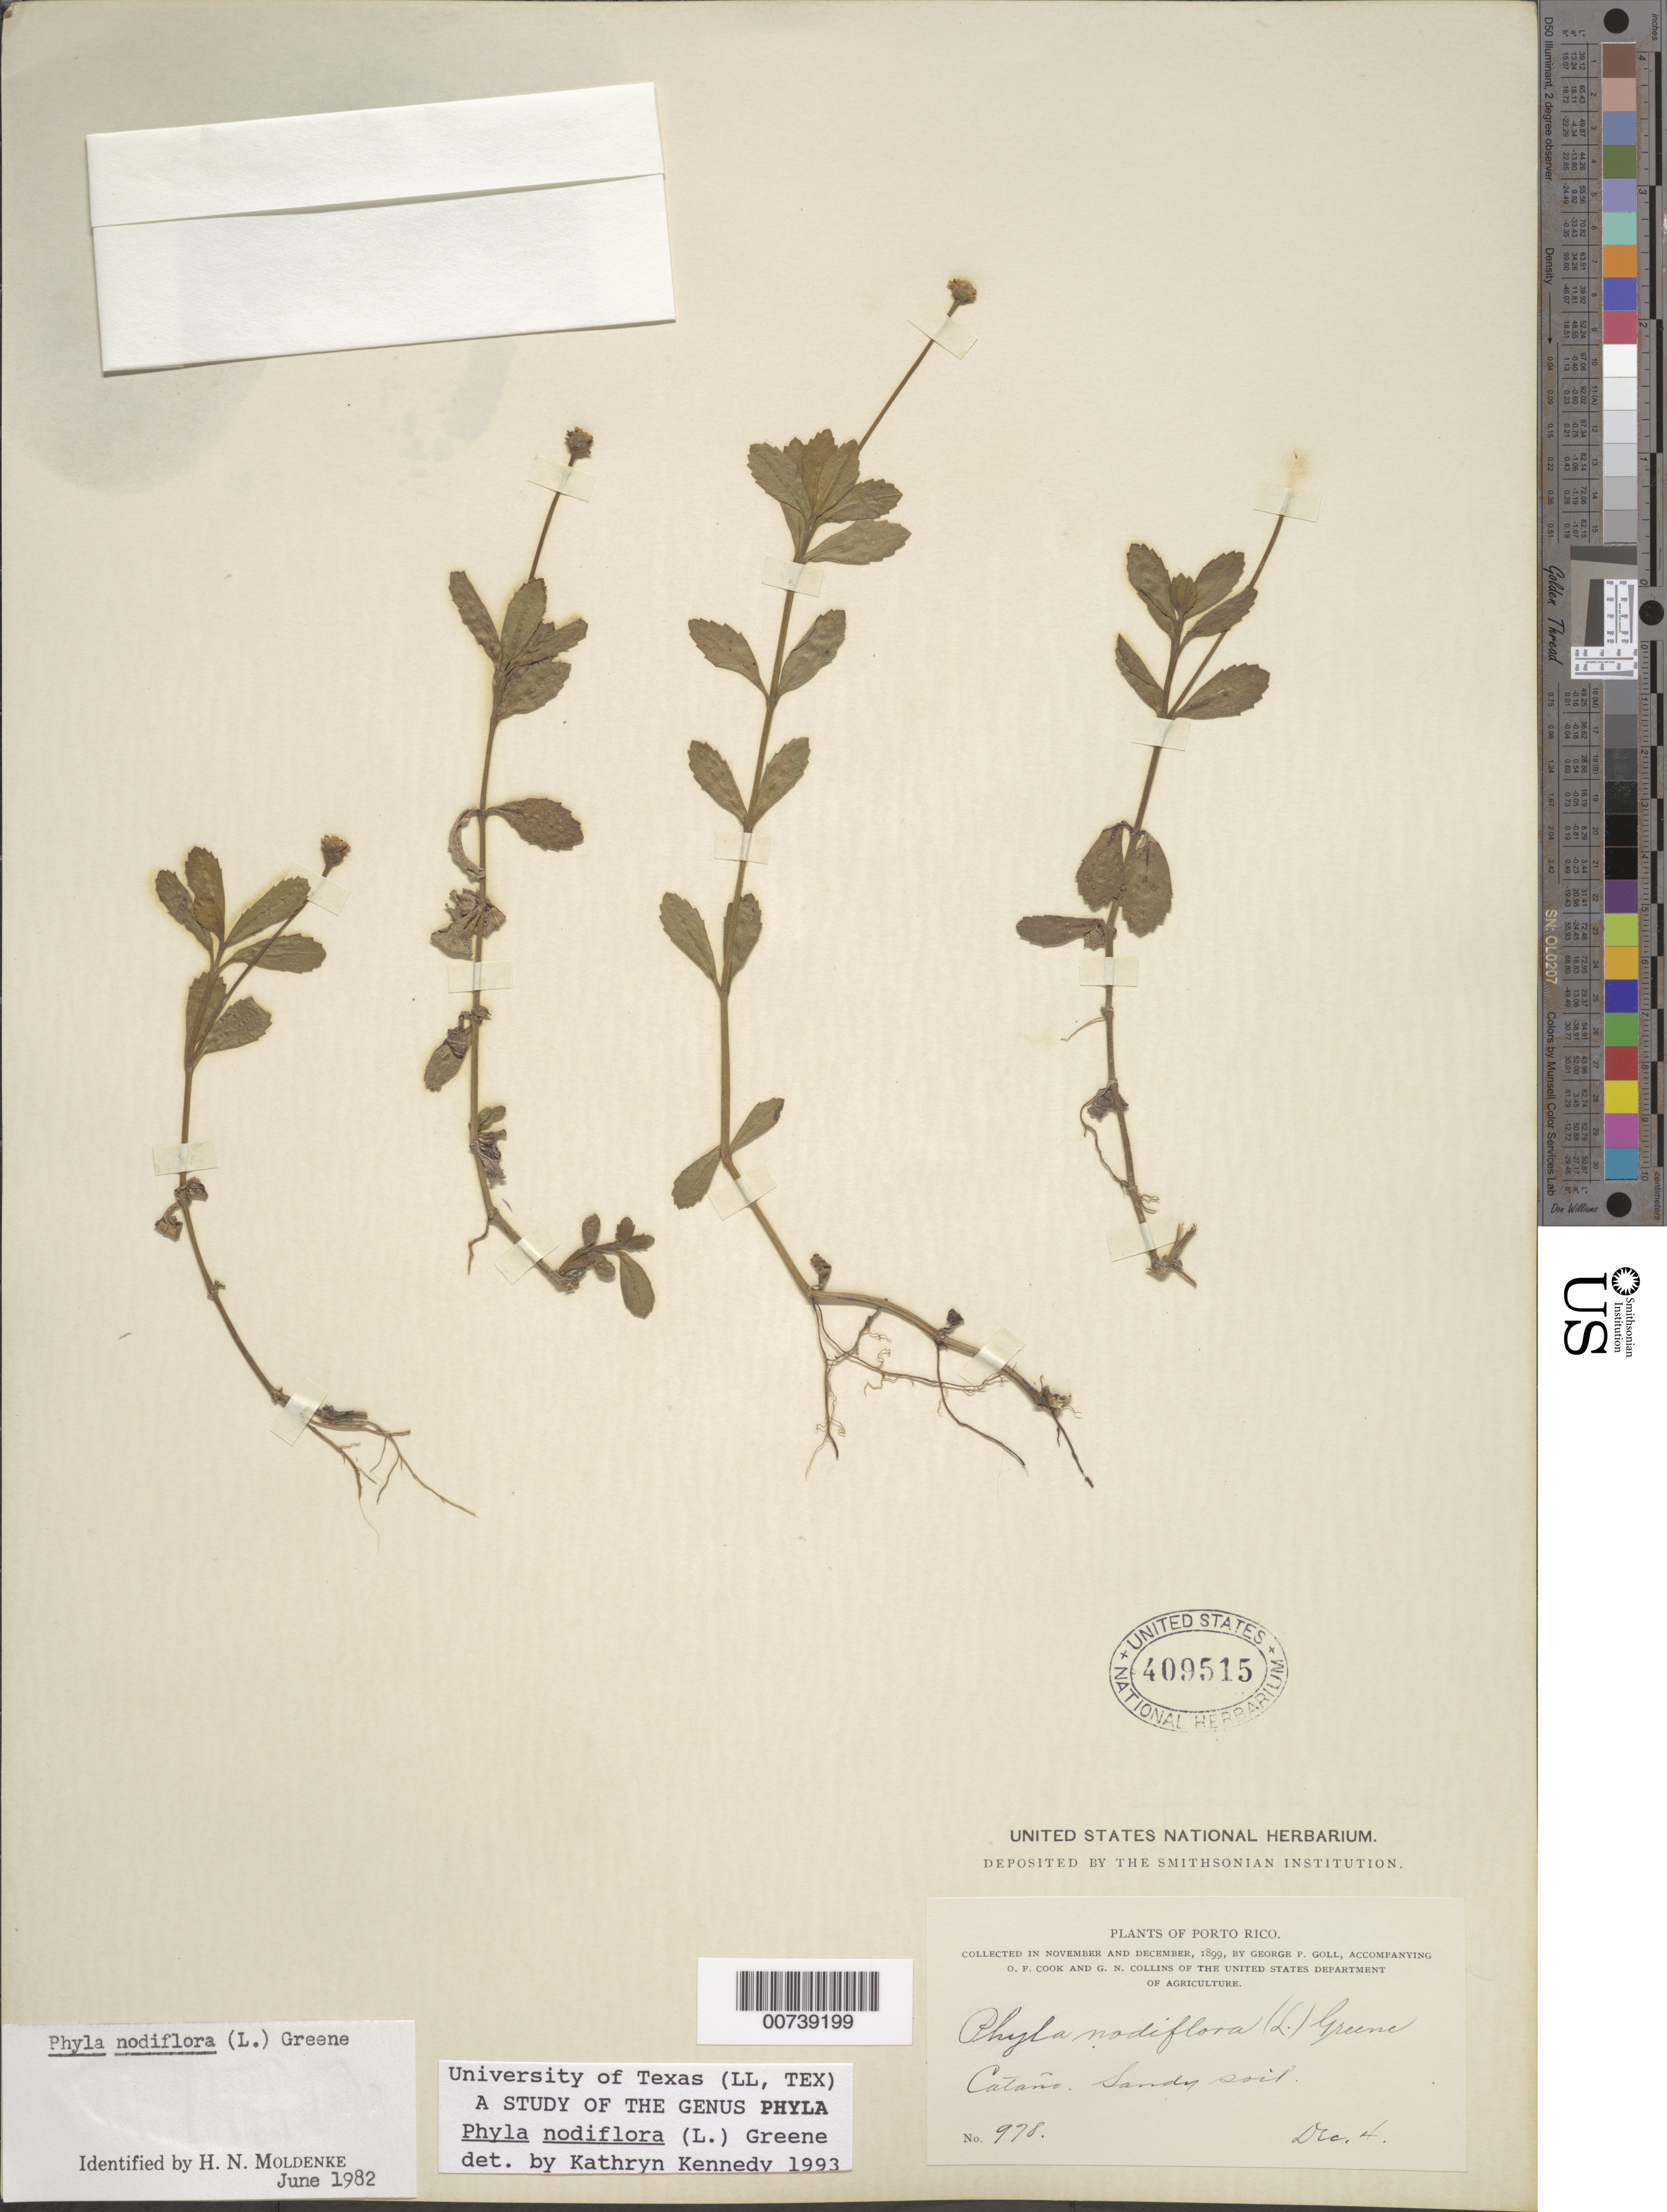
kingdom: Plantae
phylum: Tracheophyta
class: Magnoliopsida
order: Lamiales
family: Verbenaceae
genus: Phyla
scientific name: Phyla nodiflora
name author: (L.) Greene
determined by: Kennedy, K.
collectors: G. Goll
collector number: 978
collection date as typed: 04 Dec 1899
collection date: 1899-12-04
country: Puerto Rico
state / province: Cataño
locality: Cataño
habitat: Sandy soil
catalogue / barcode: US 409515